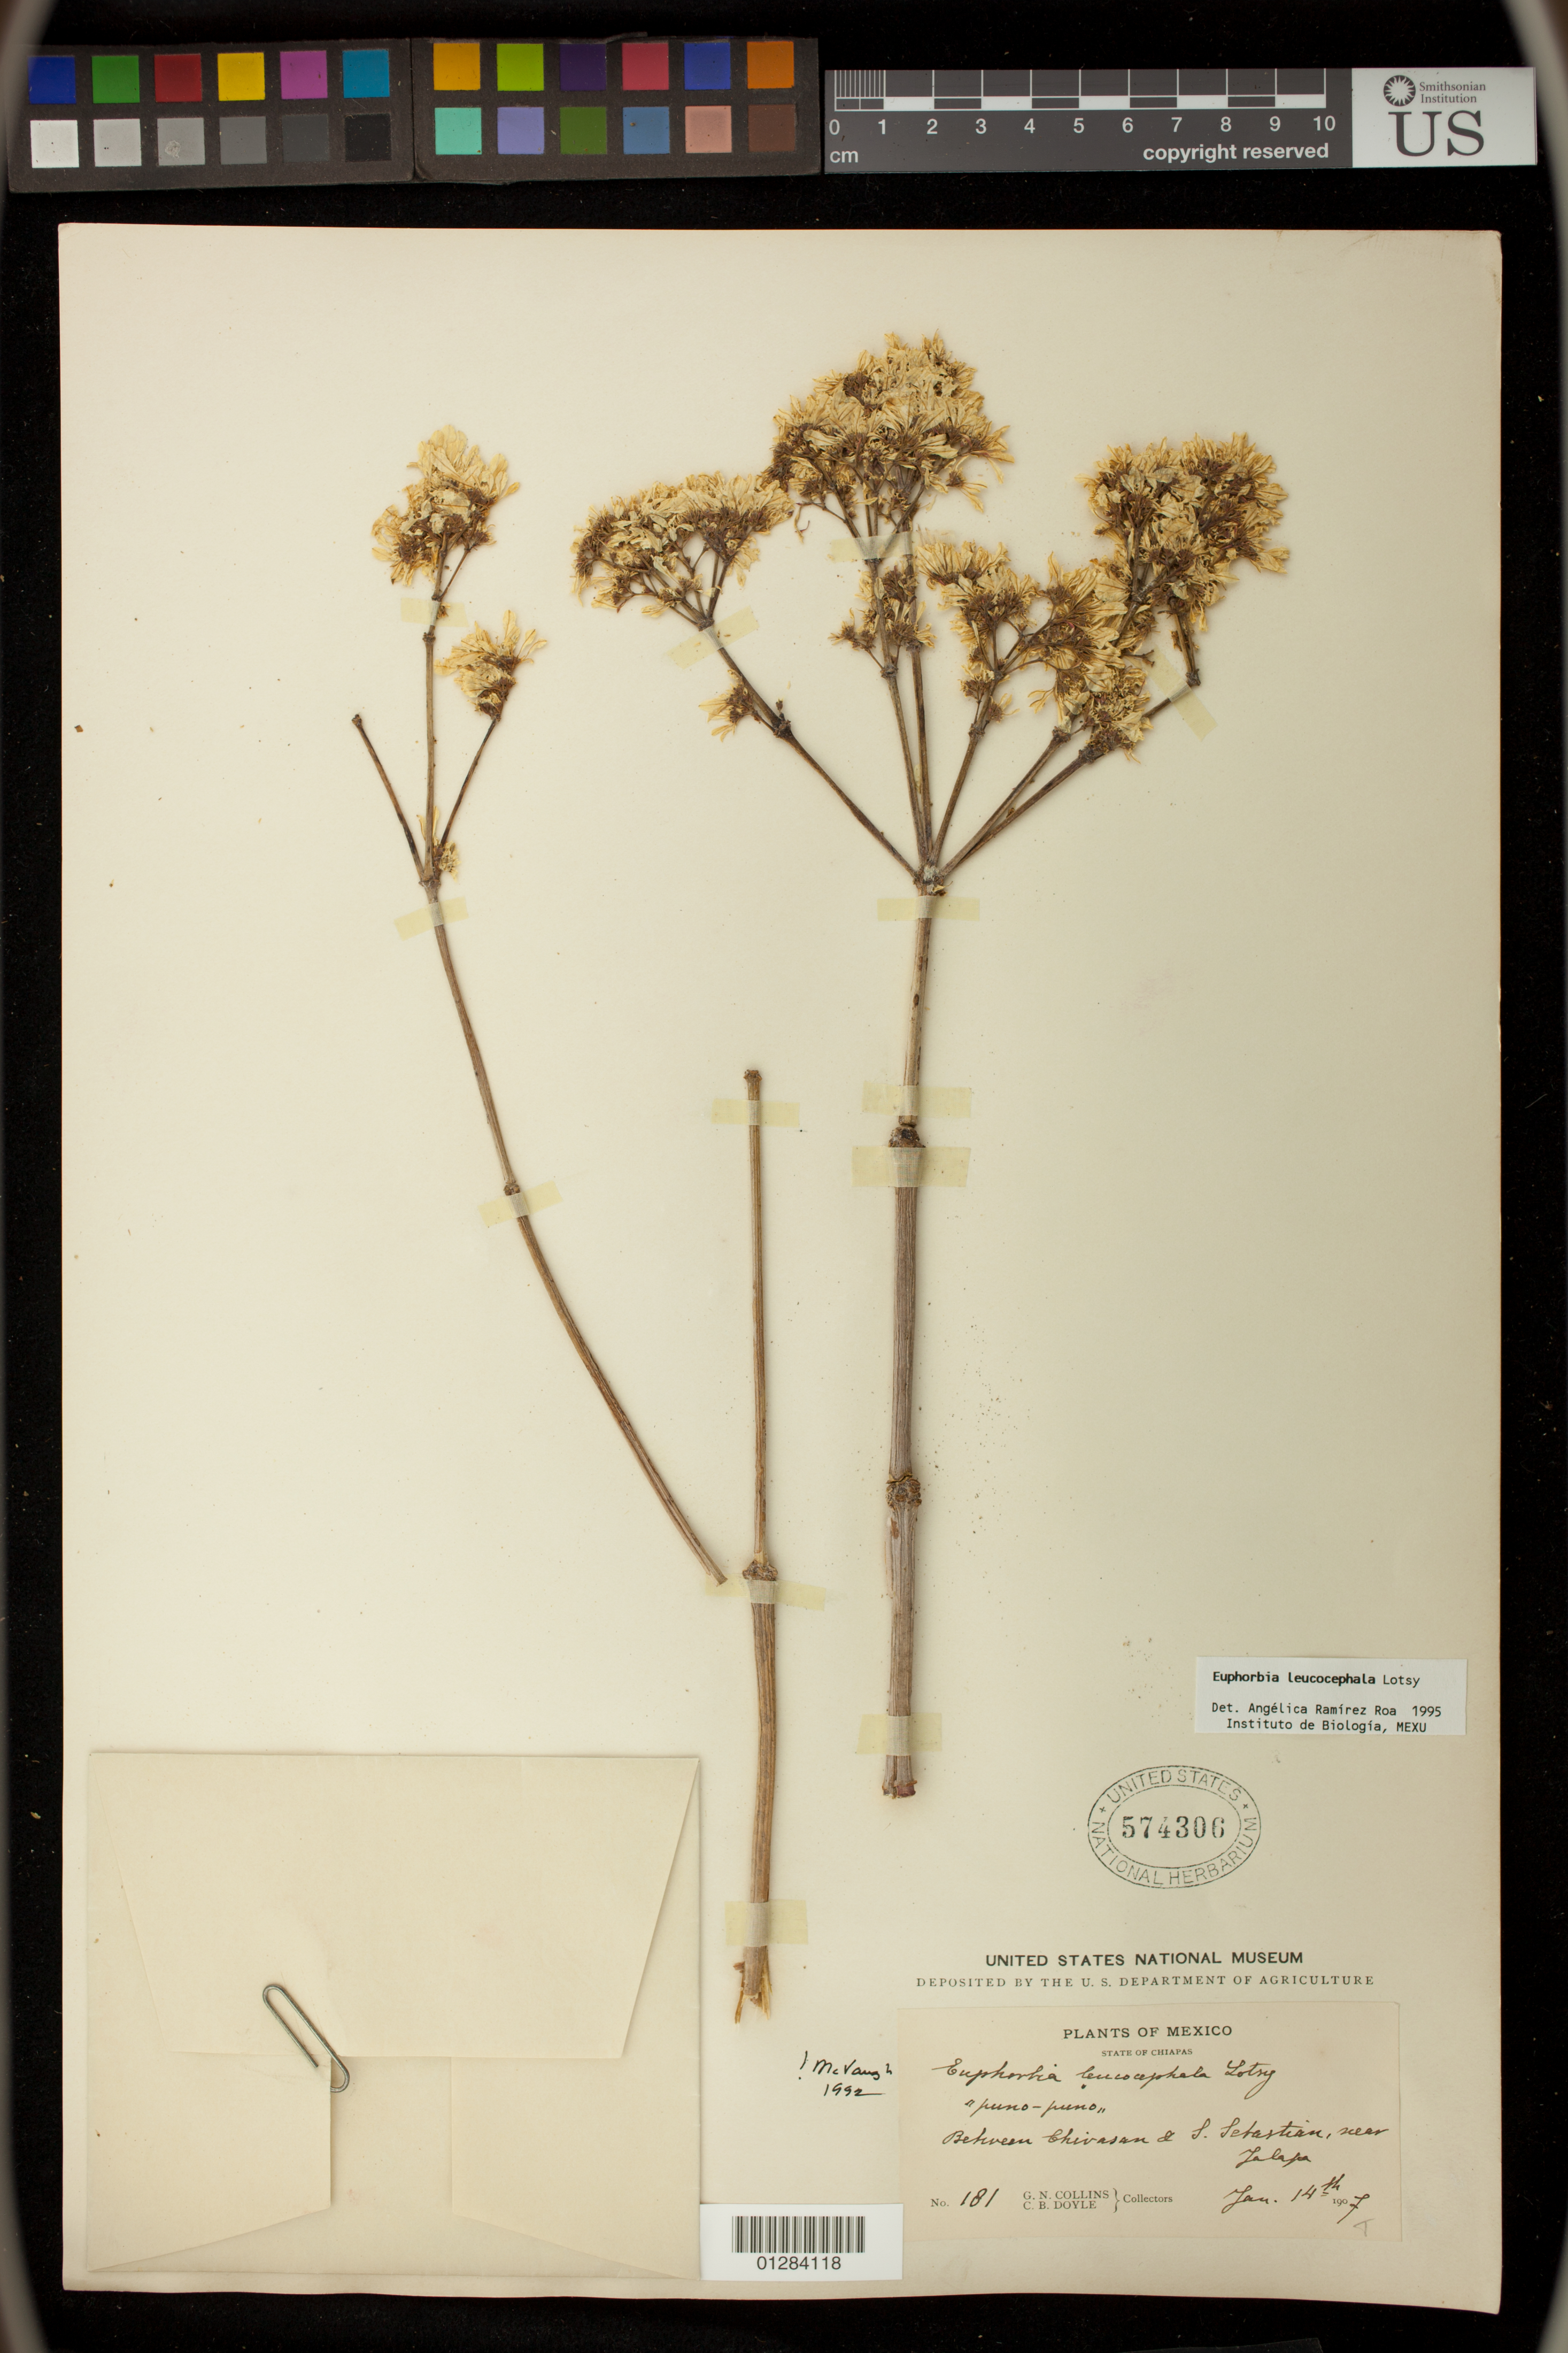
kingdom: Plantae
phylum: Tracheophyta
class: Magnoliopsida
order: Malpighiales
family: Euphorbiaceae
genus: Euphorbia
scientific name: Euphorbia leucocephala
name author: Lotsy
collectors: G. N. Collins & C. Doyle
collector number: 181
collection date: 1907-01-14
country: Mexico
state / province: Chiapas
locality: Between Chivasan & L. Lebastian, near Talapa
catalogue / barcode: US 574306